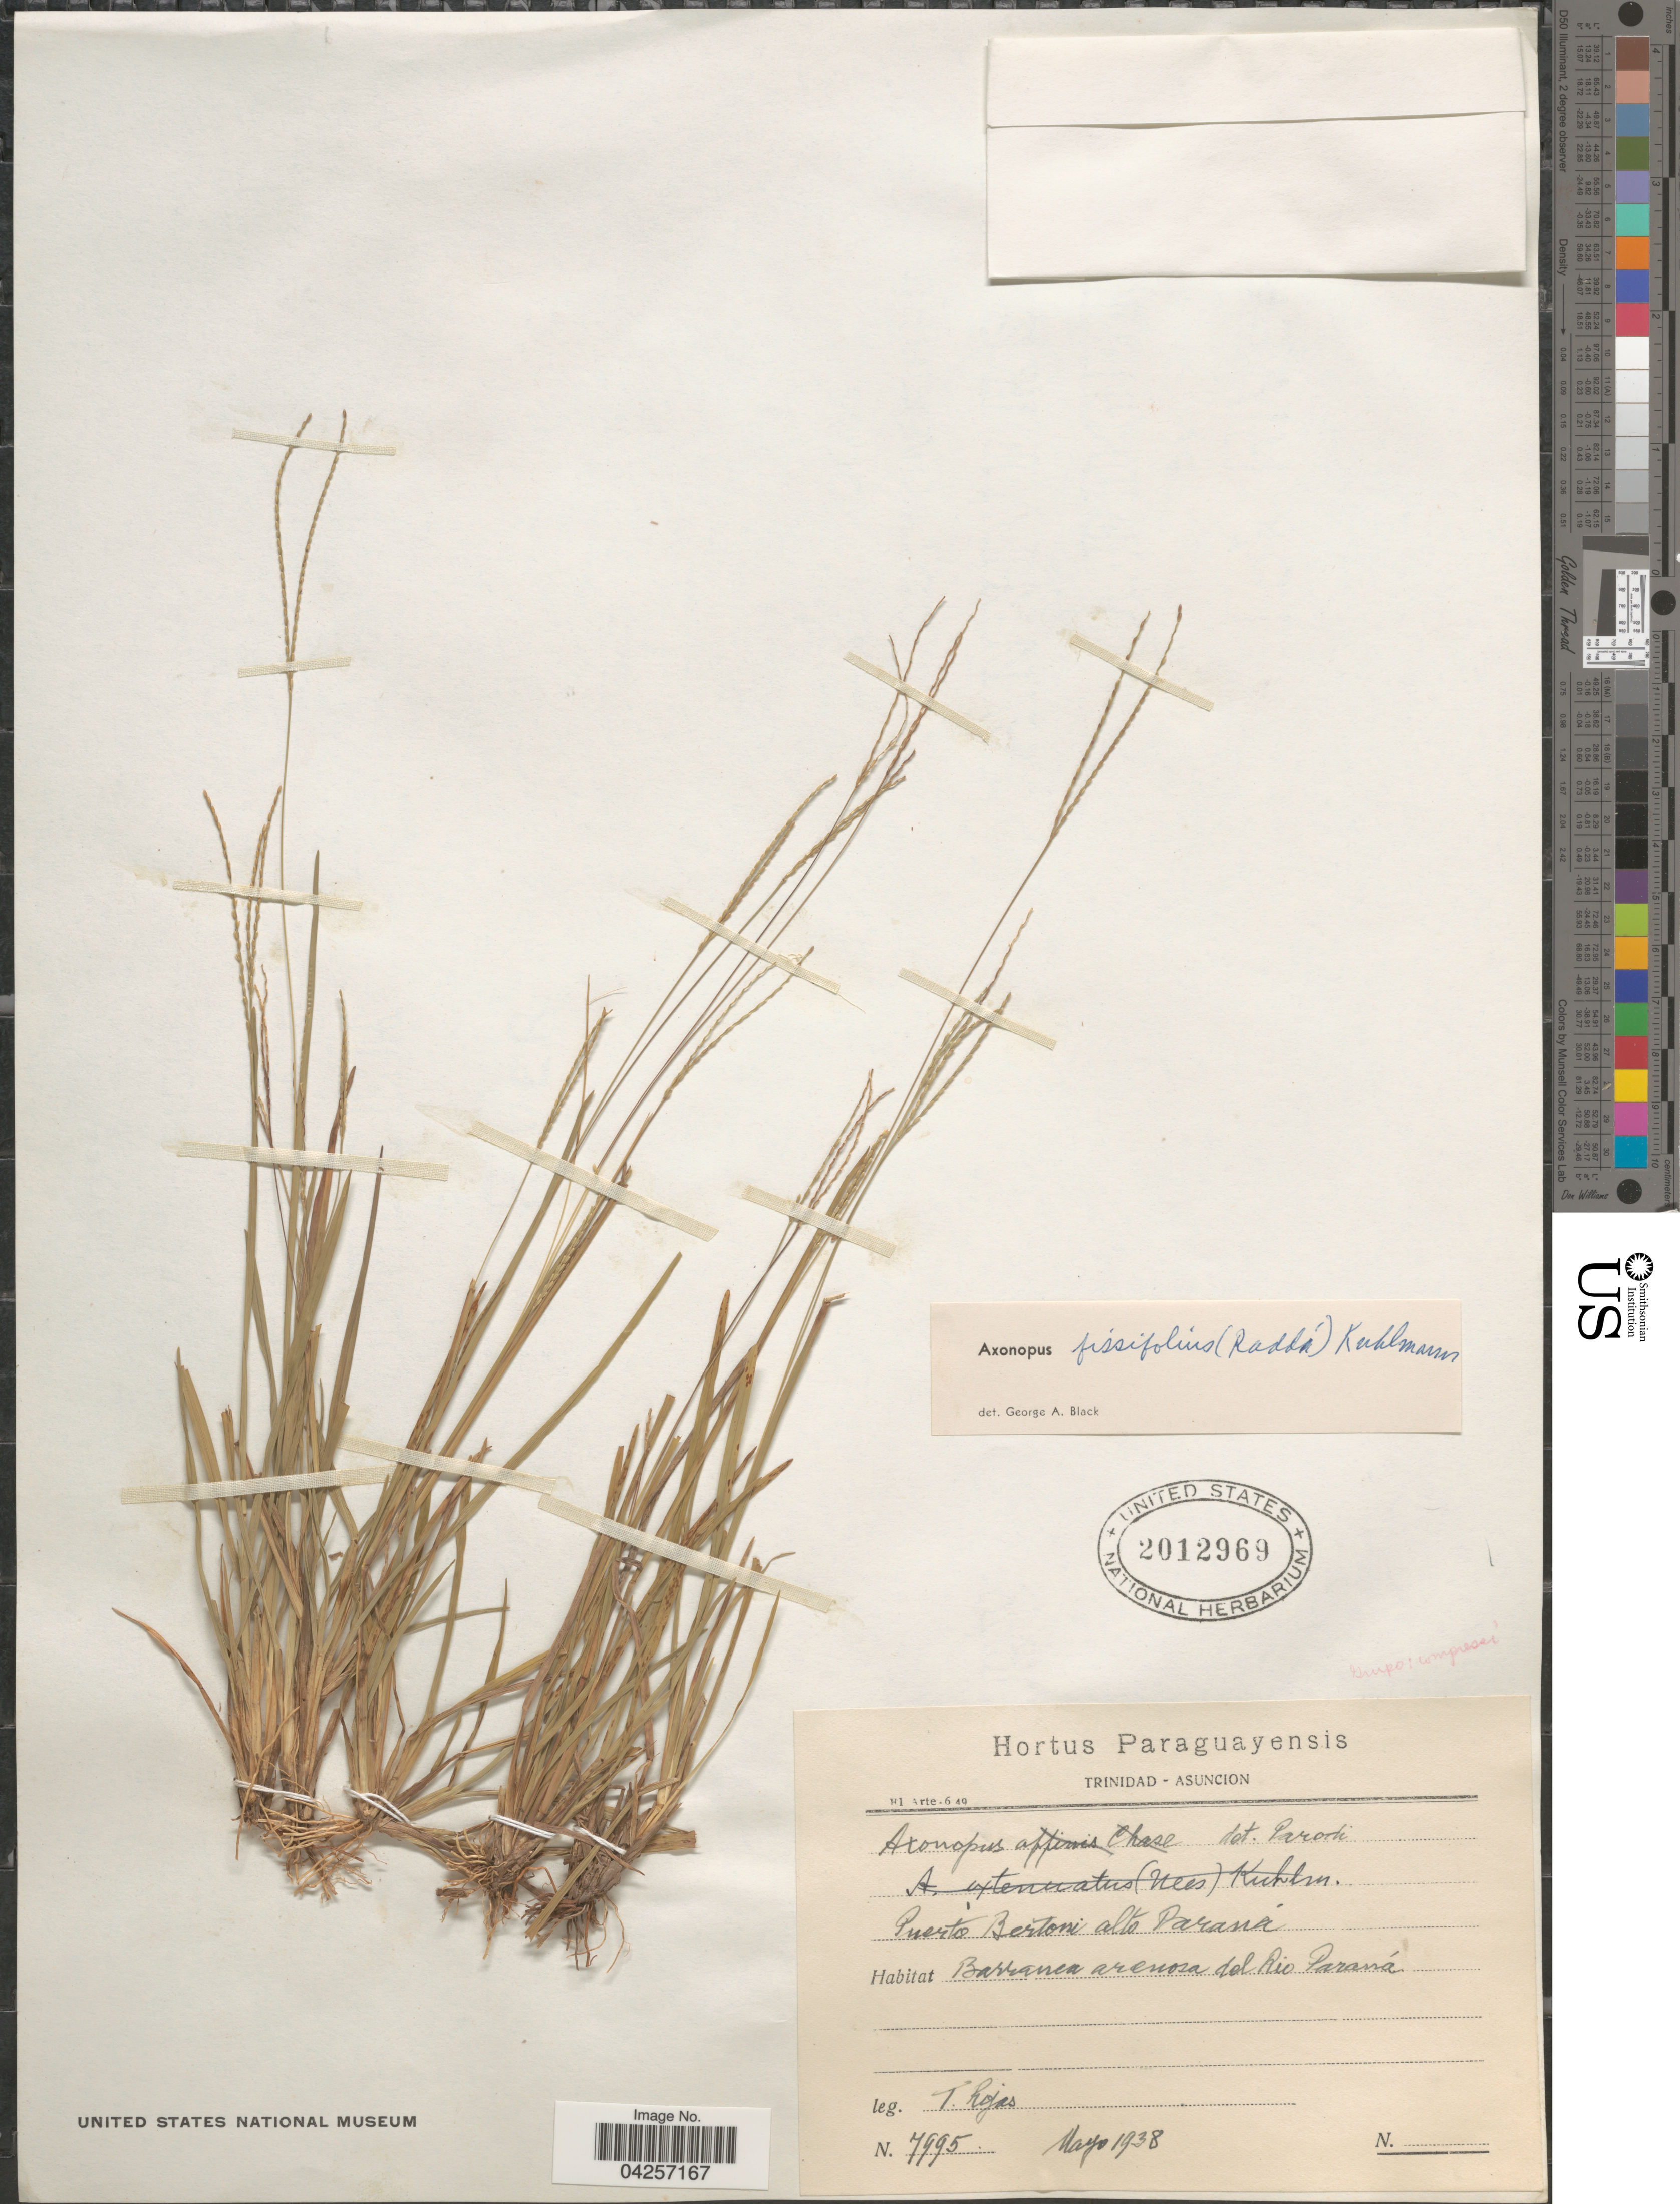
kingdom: Plantae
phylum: Tracheophyta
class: Liliopsida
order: Poales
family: Poaceae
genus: Axonopus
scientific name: Axonopus fissifolius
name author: (Raddi) Kuhlm.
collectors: T. Rojas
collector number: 7995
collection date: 1938-05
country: Paraguay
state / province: Alto Parana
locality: Puerto Berton alto Paraná. Barranca arenosa del Rio Paraná.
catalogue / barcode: US 2012969